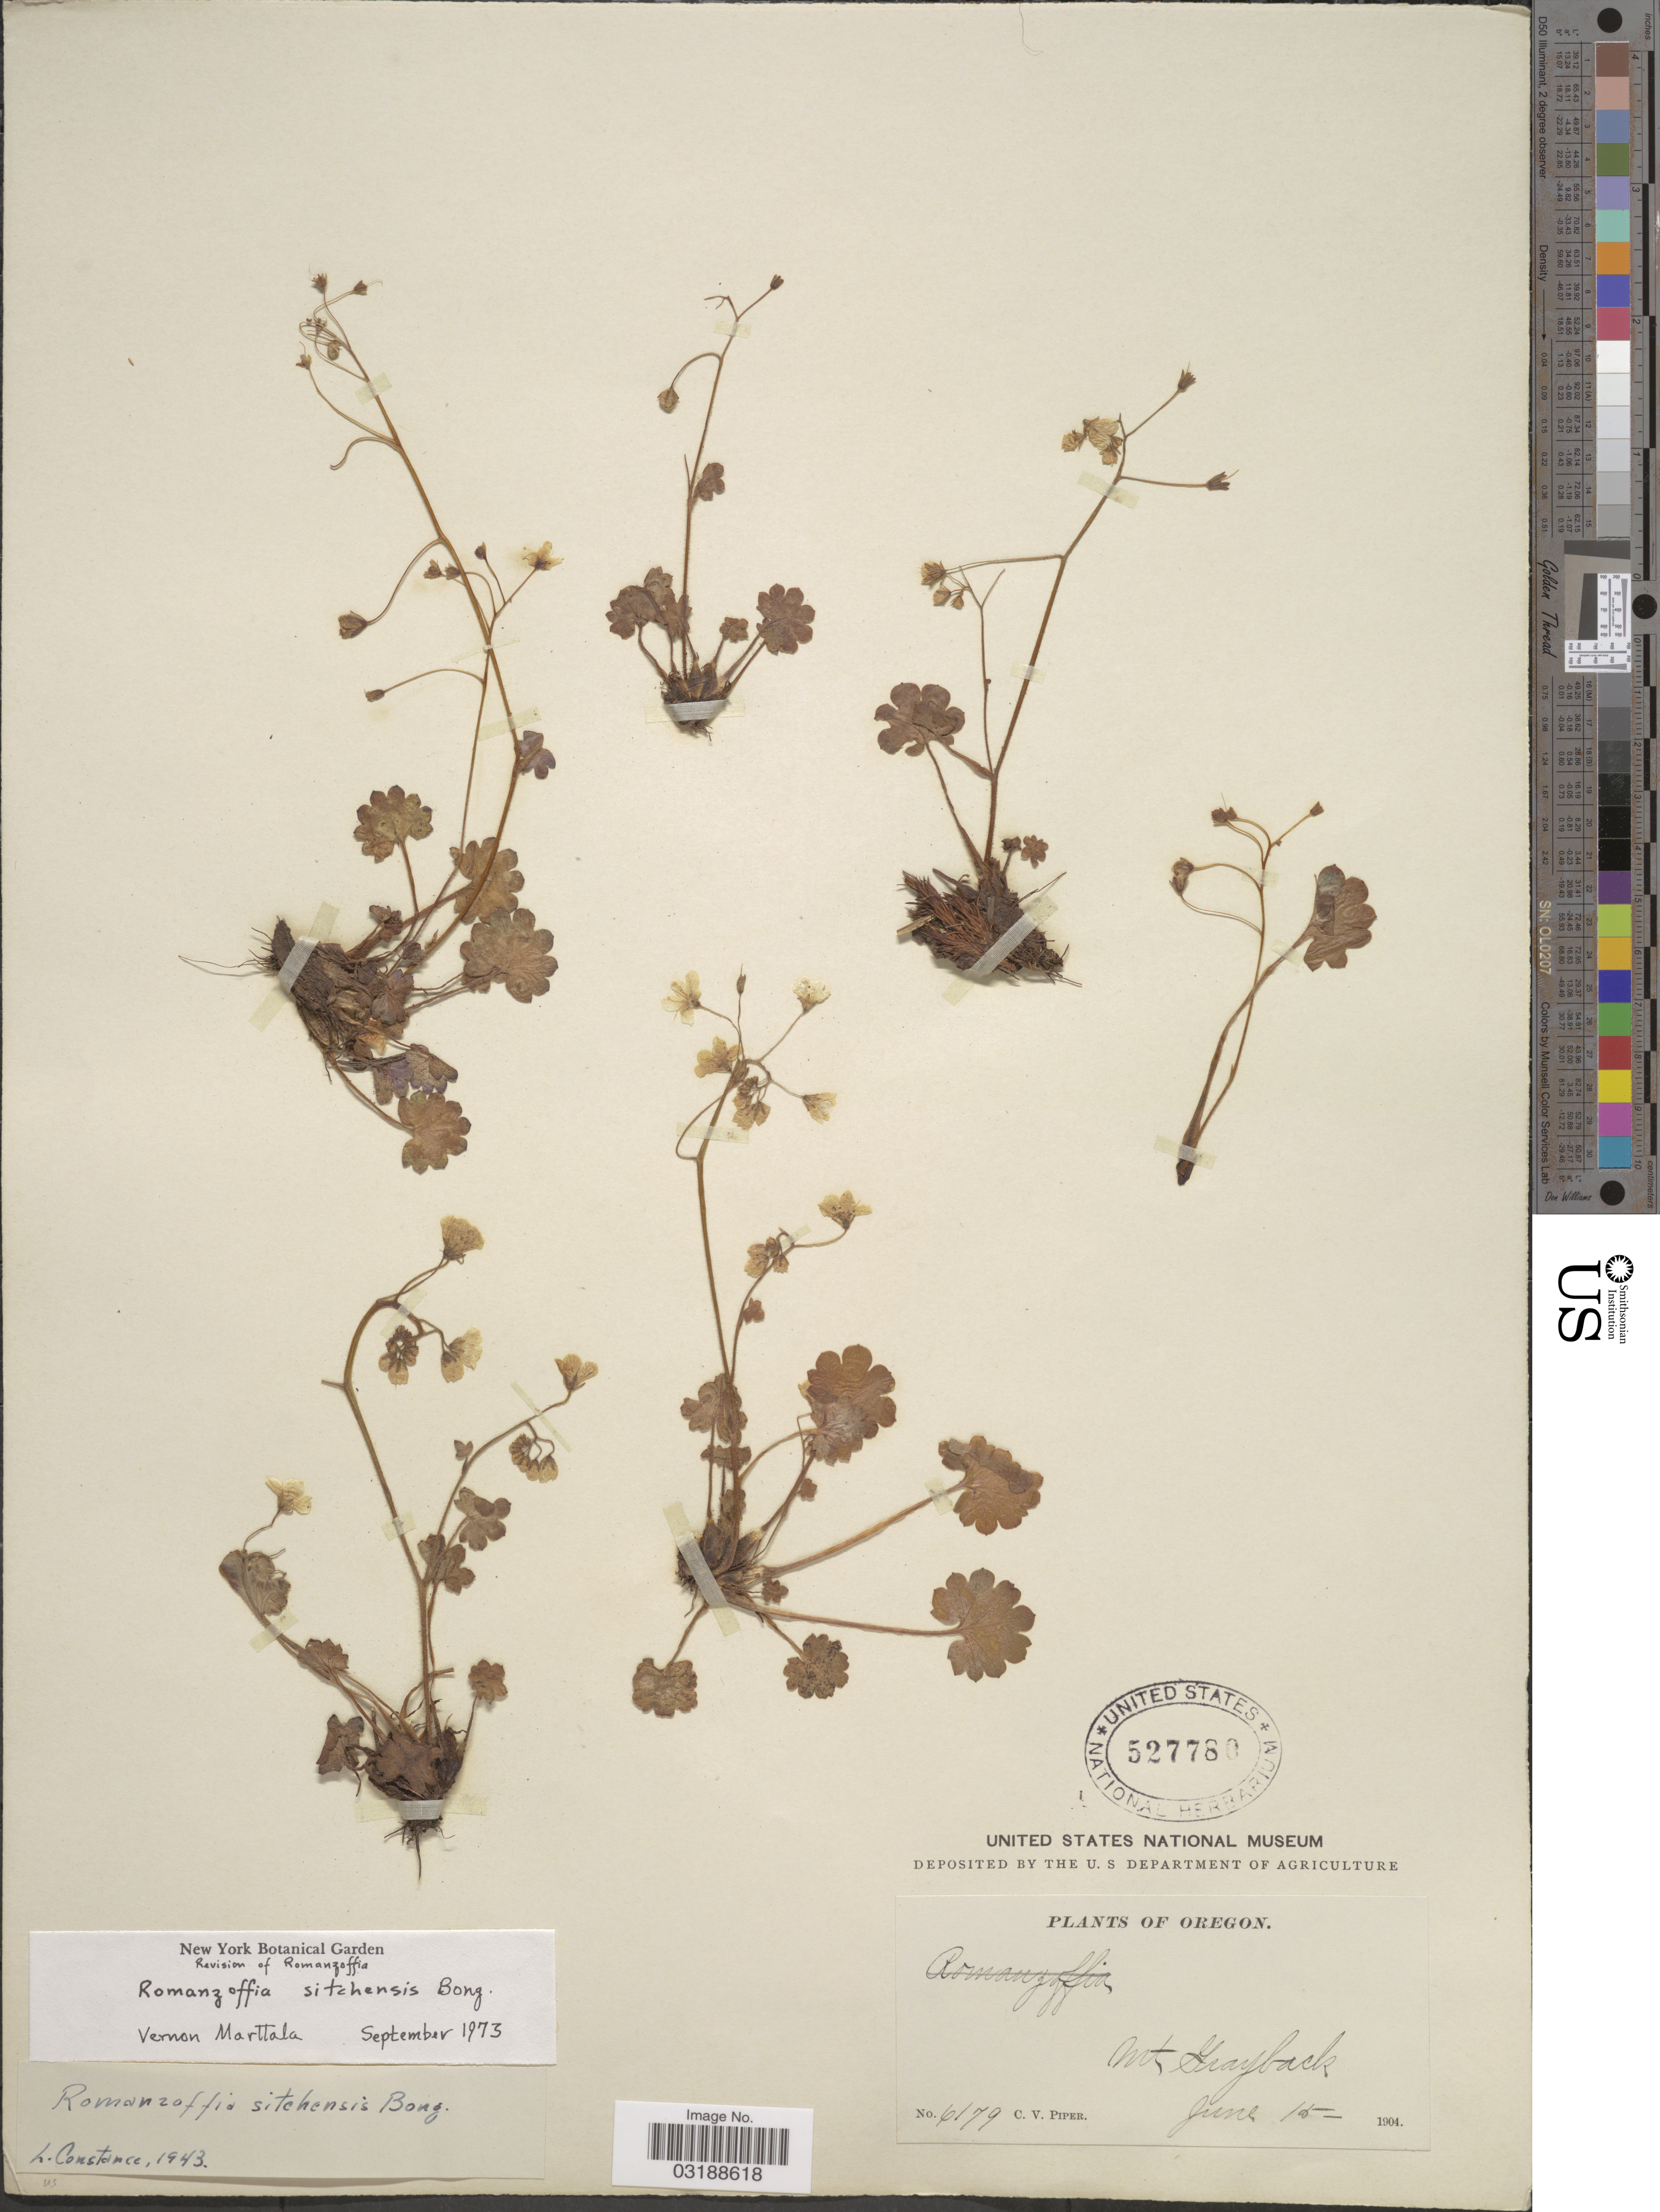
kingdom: Plantae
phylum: Tracheophyta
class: Magnoliopsida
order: Boraginales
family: Hydrophyllaceae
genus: Romanzoffia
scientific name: Romanzoffia sitchensis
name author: Bong.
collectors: C. V. Piper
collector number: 6179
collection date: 1904-06-15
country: United States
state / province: Oregon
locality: Mt. Grayback.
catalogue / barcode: US 527780